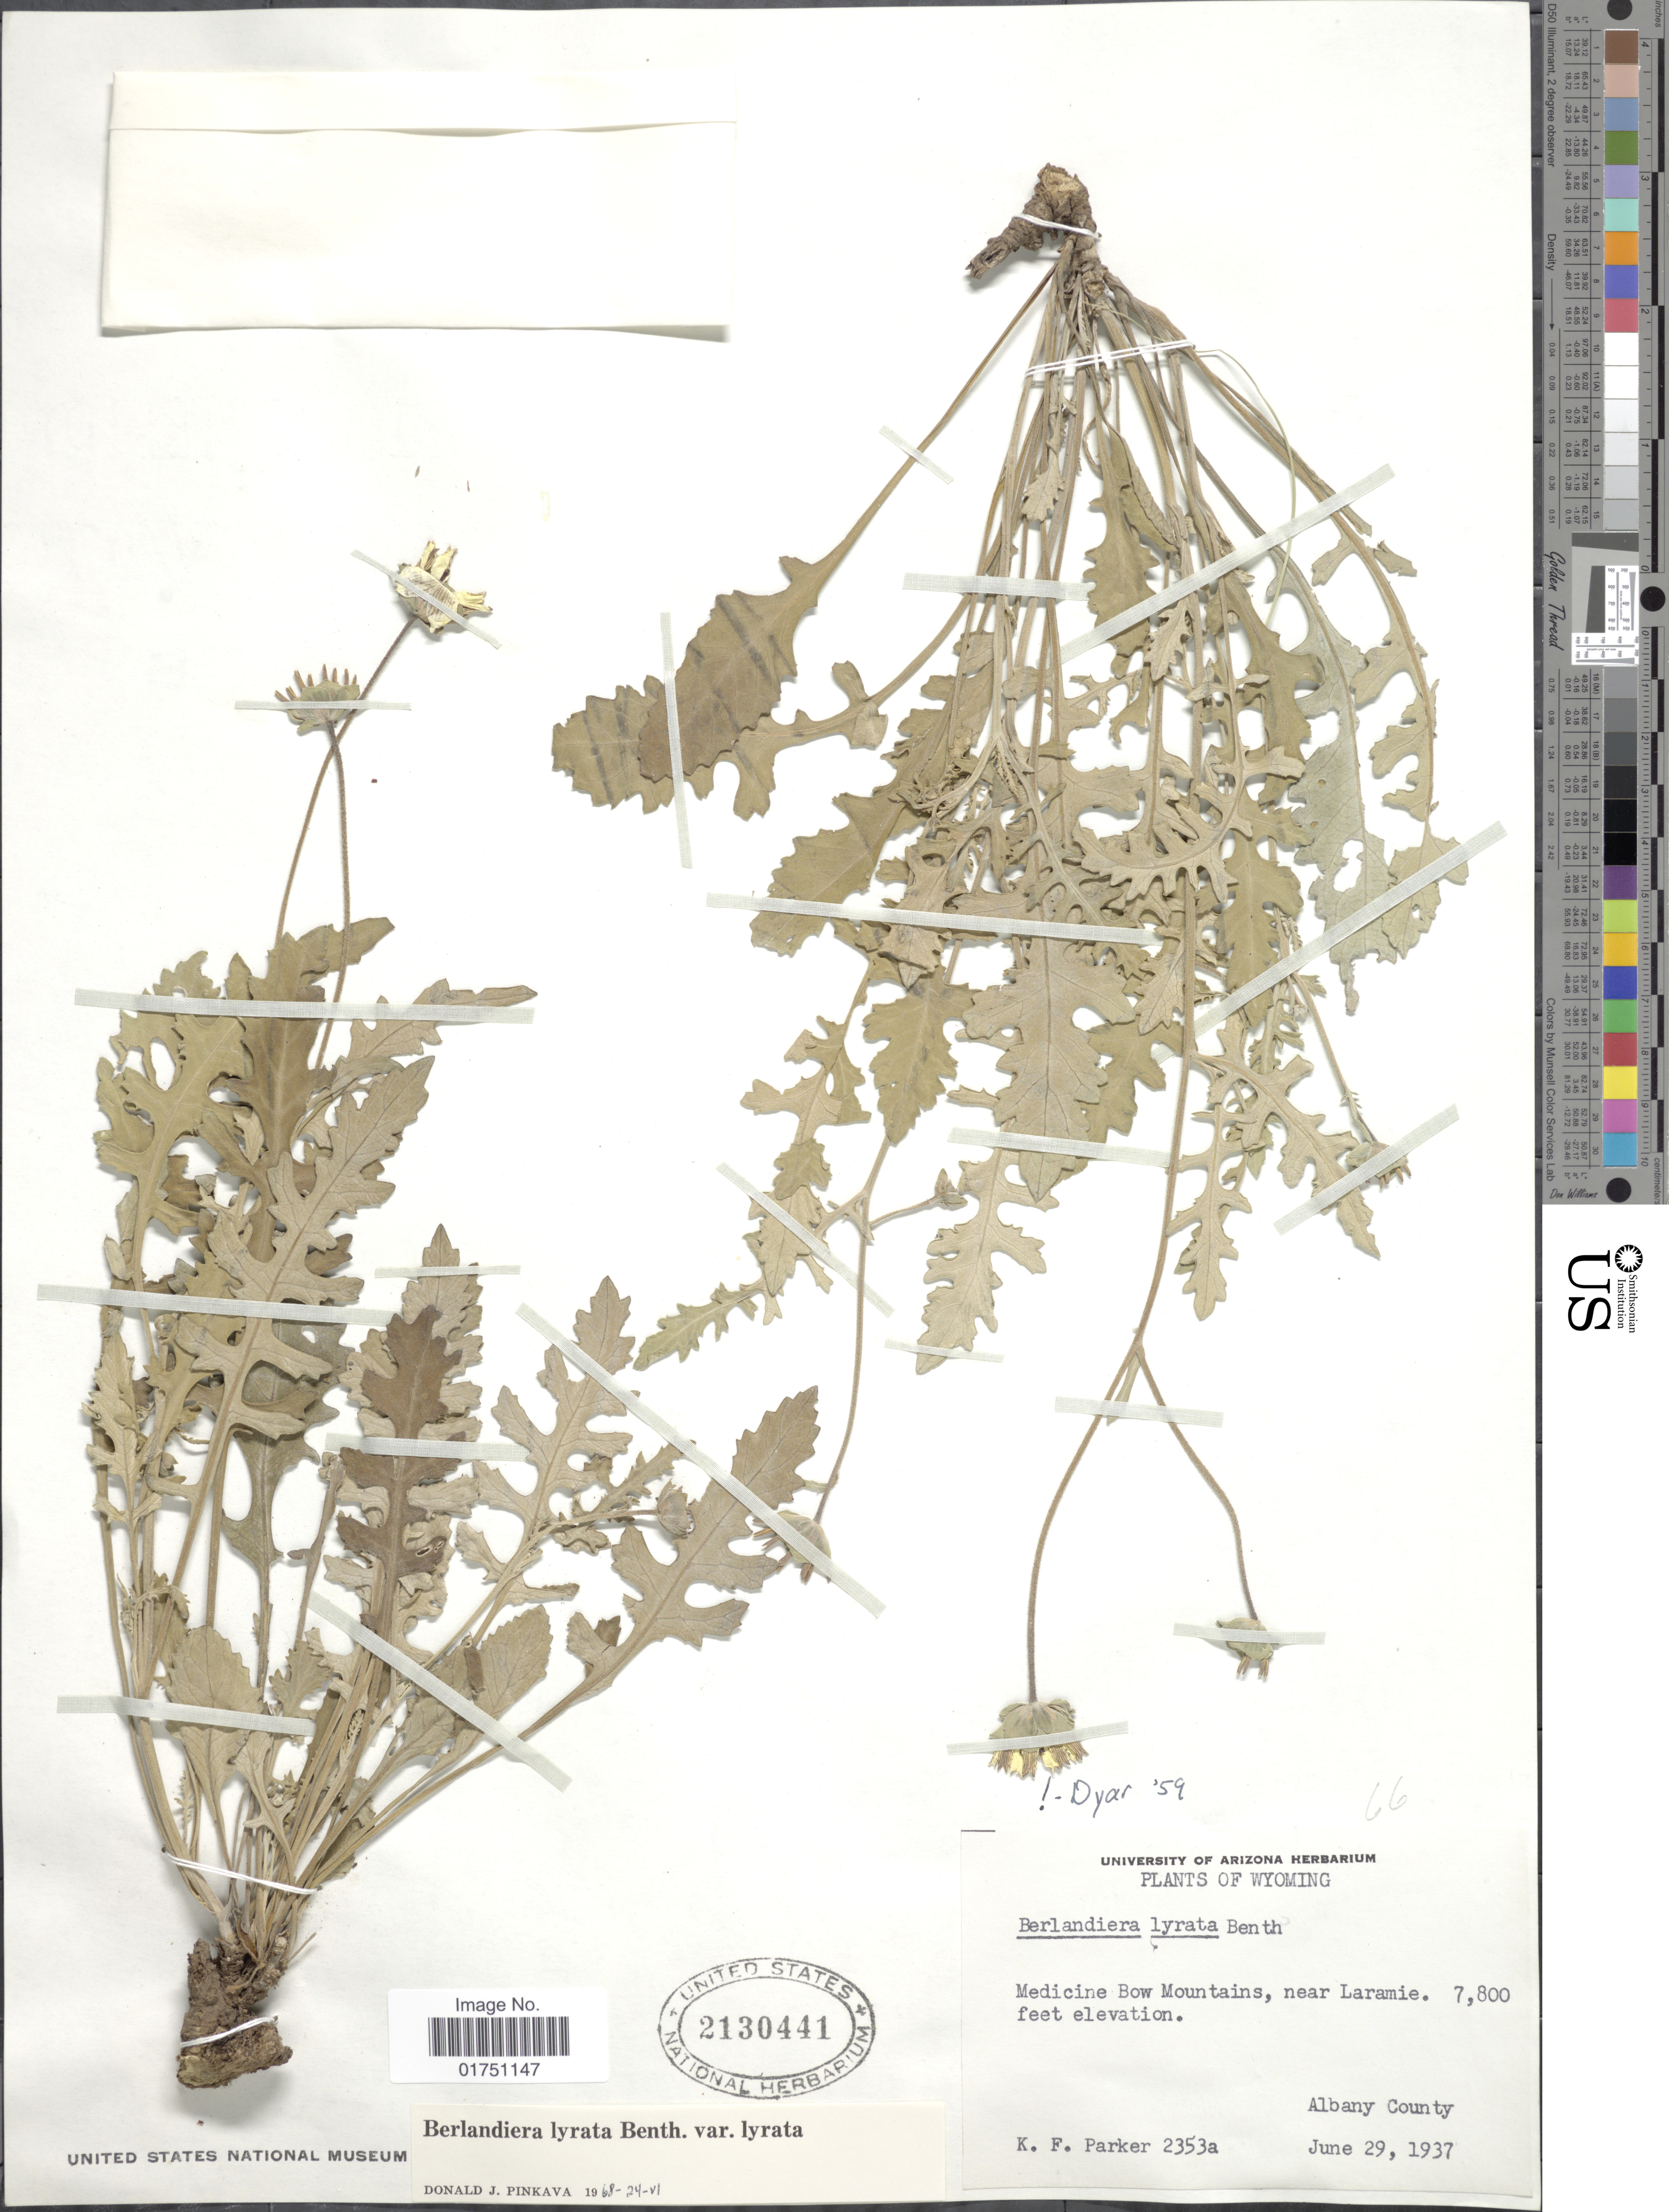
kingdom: Plantae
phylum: Tracheophyta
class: Magnoliopsida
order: Asterales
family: Asteraceae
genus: Berlandiera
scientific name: Berlandiera lyrata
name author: Benth.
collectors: K. F. Parker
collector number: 2353a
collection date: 1937-06-29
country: United States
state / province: Wyoming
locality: Medicine Bow Mountains, near Laramie. Albany County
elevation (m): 2377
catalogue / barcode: US 2130441